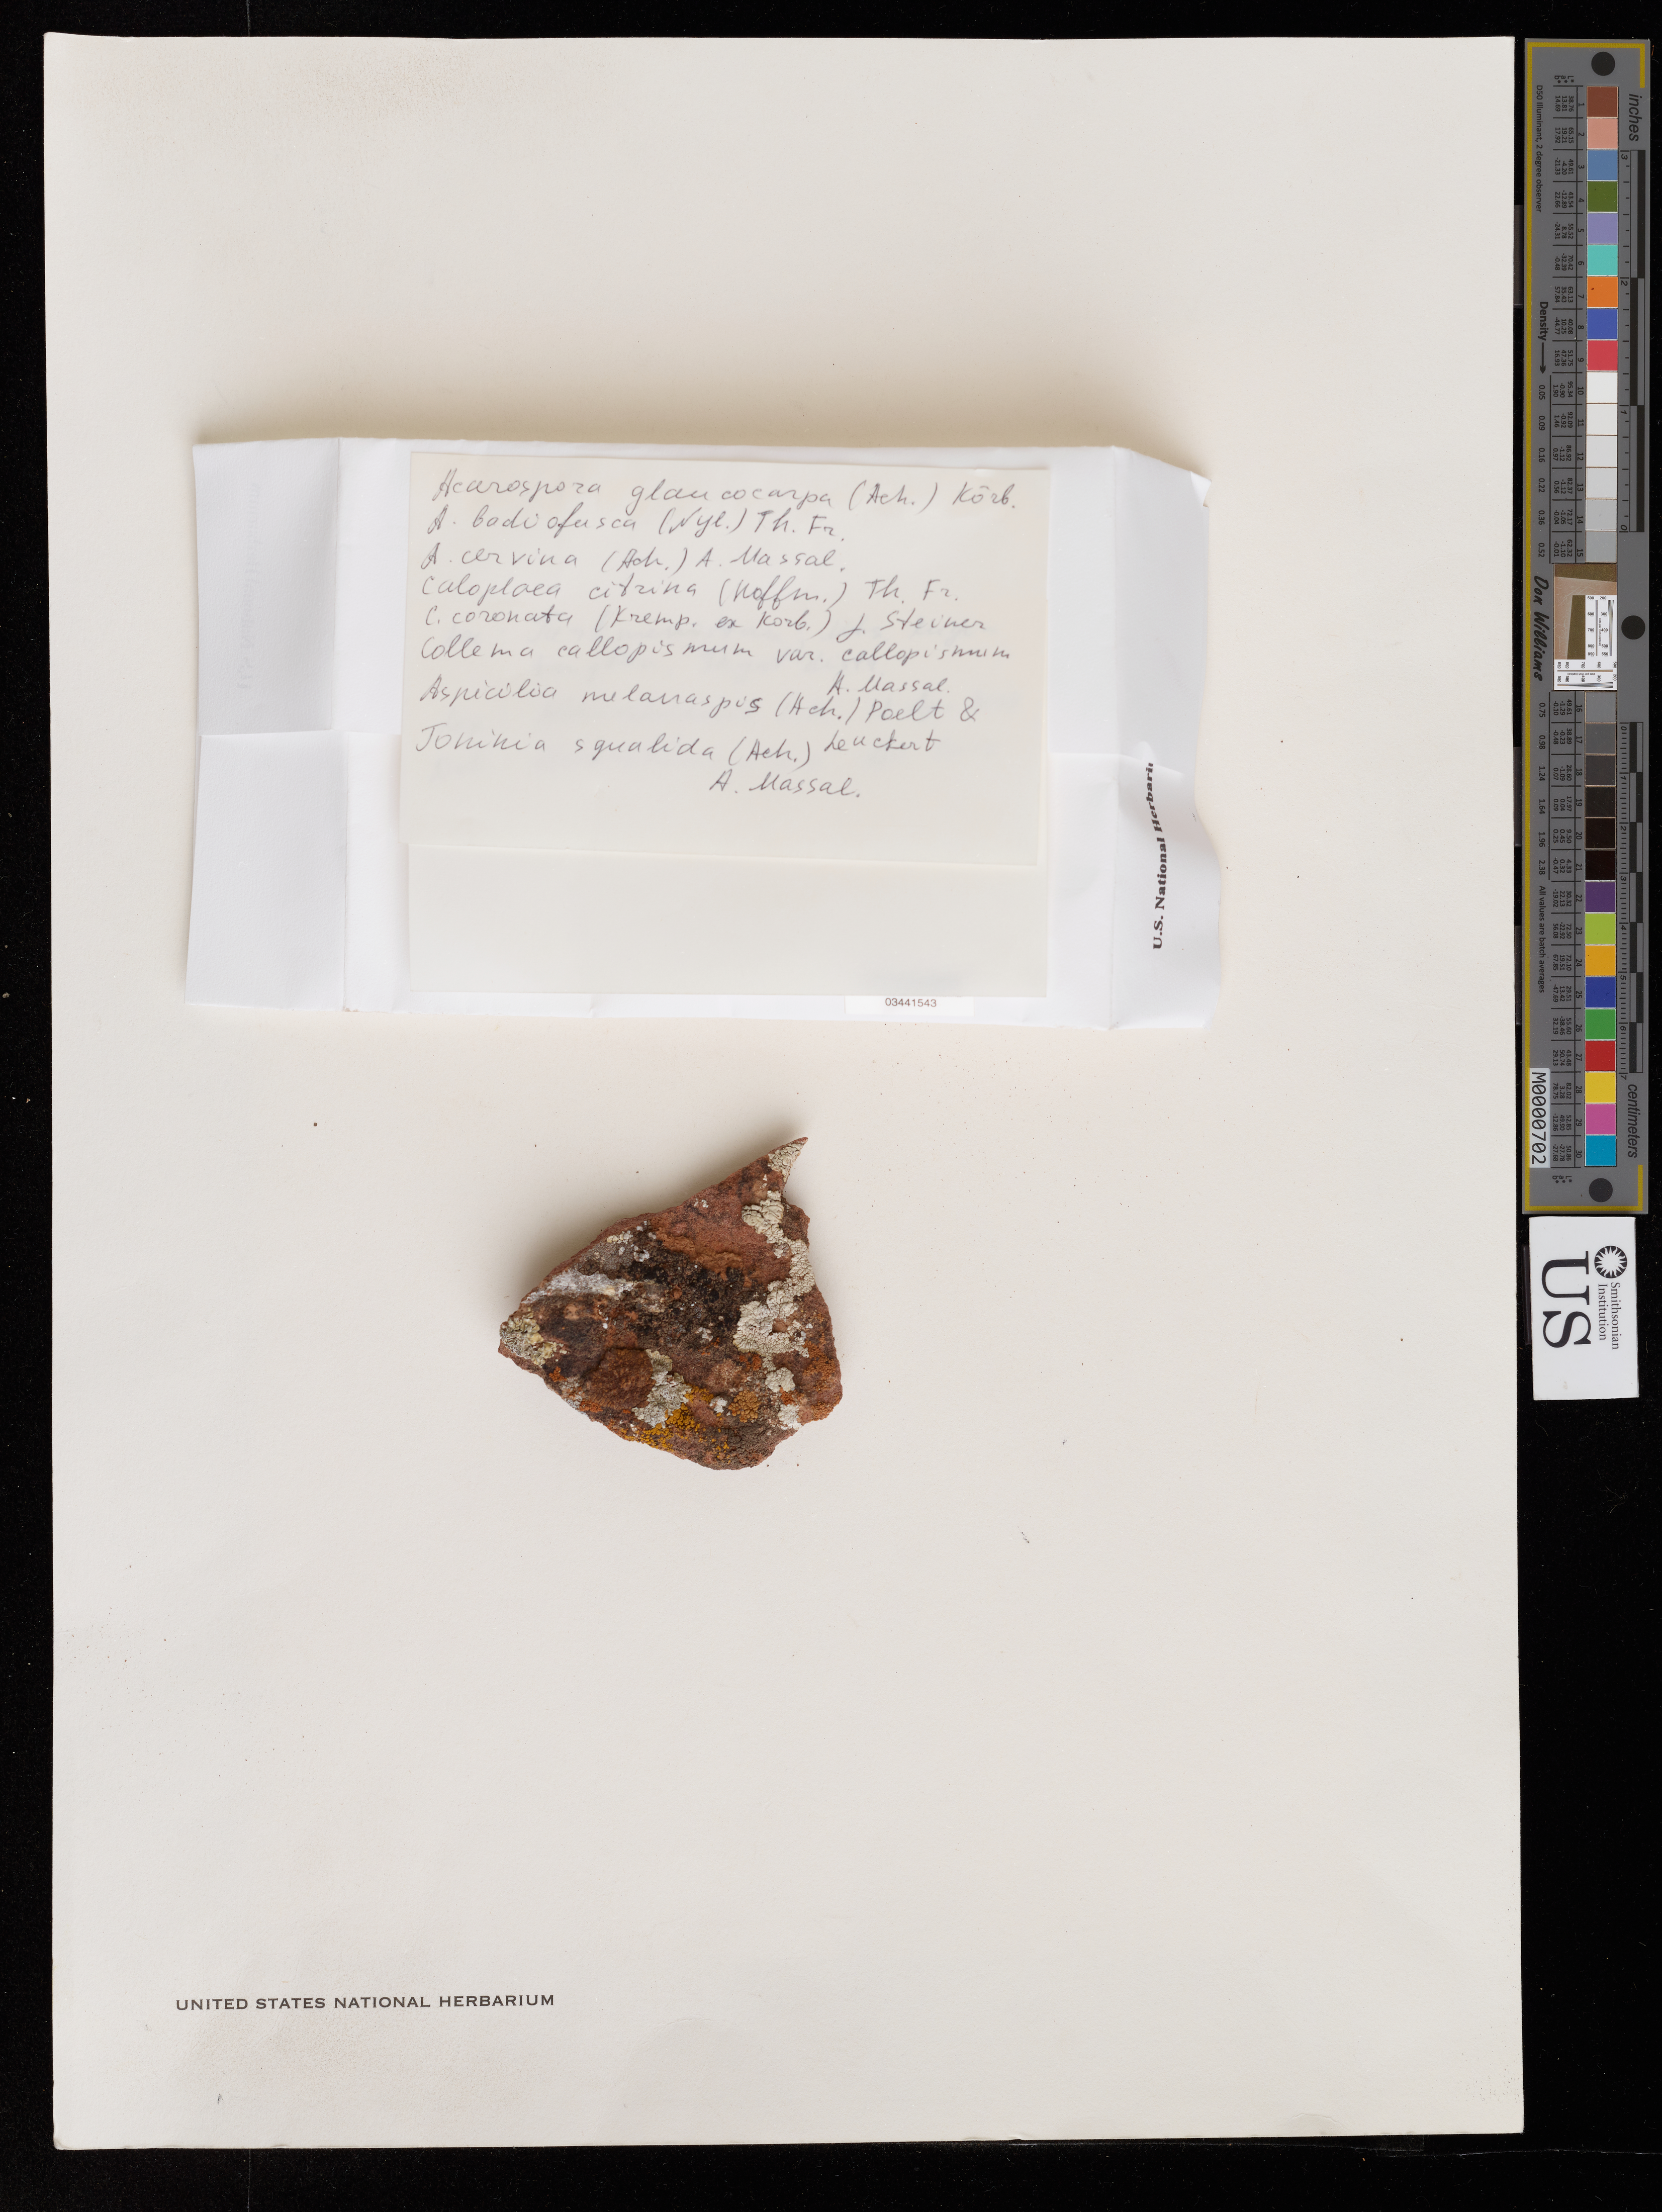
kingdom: Fungi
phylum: Ascomycota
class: Lecanoromycetes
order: Acarosporales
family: Acarosporaceae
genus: Acarospora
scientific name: Acarospora glaucocarpa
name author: (Ach.) Arnold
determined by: Lichen Identifications Updating Project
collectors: Z. H. Abdurahimova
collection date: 2003-04-12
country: Turkmenistan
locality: Mts. Kugitargtan, Sagat distr.